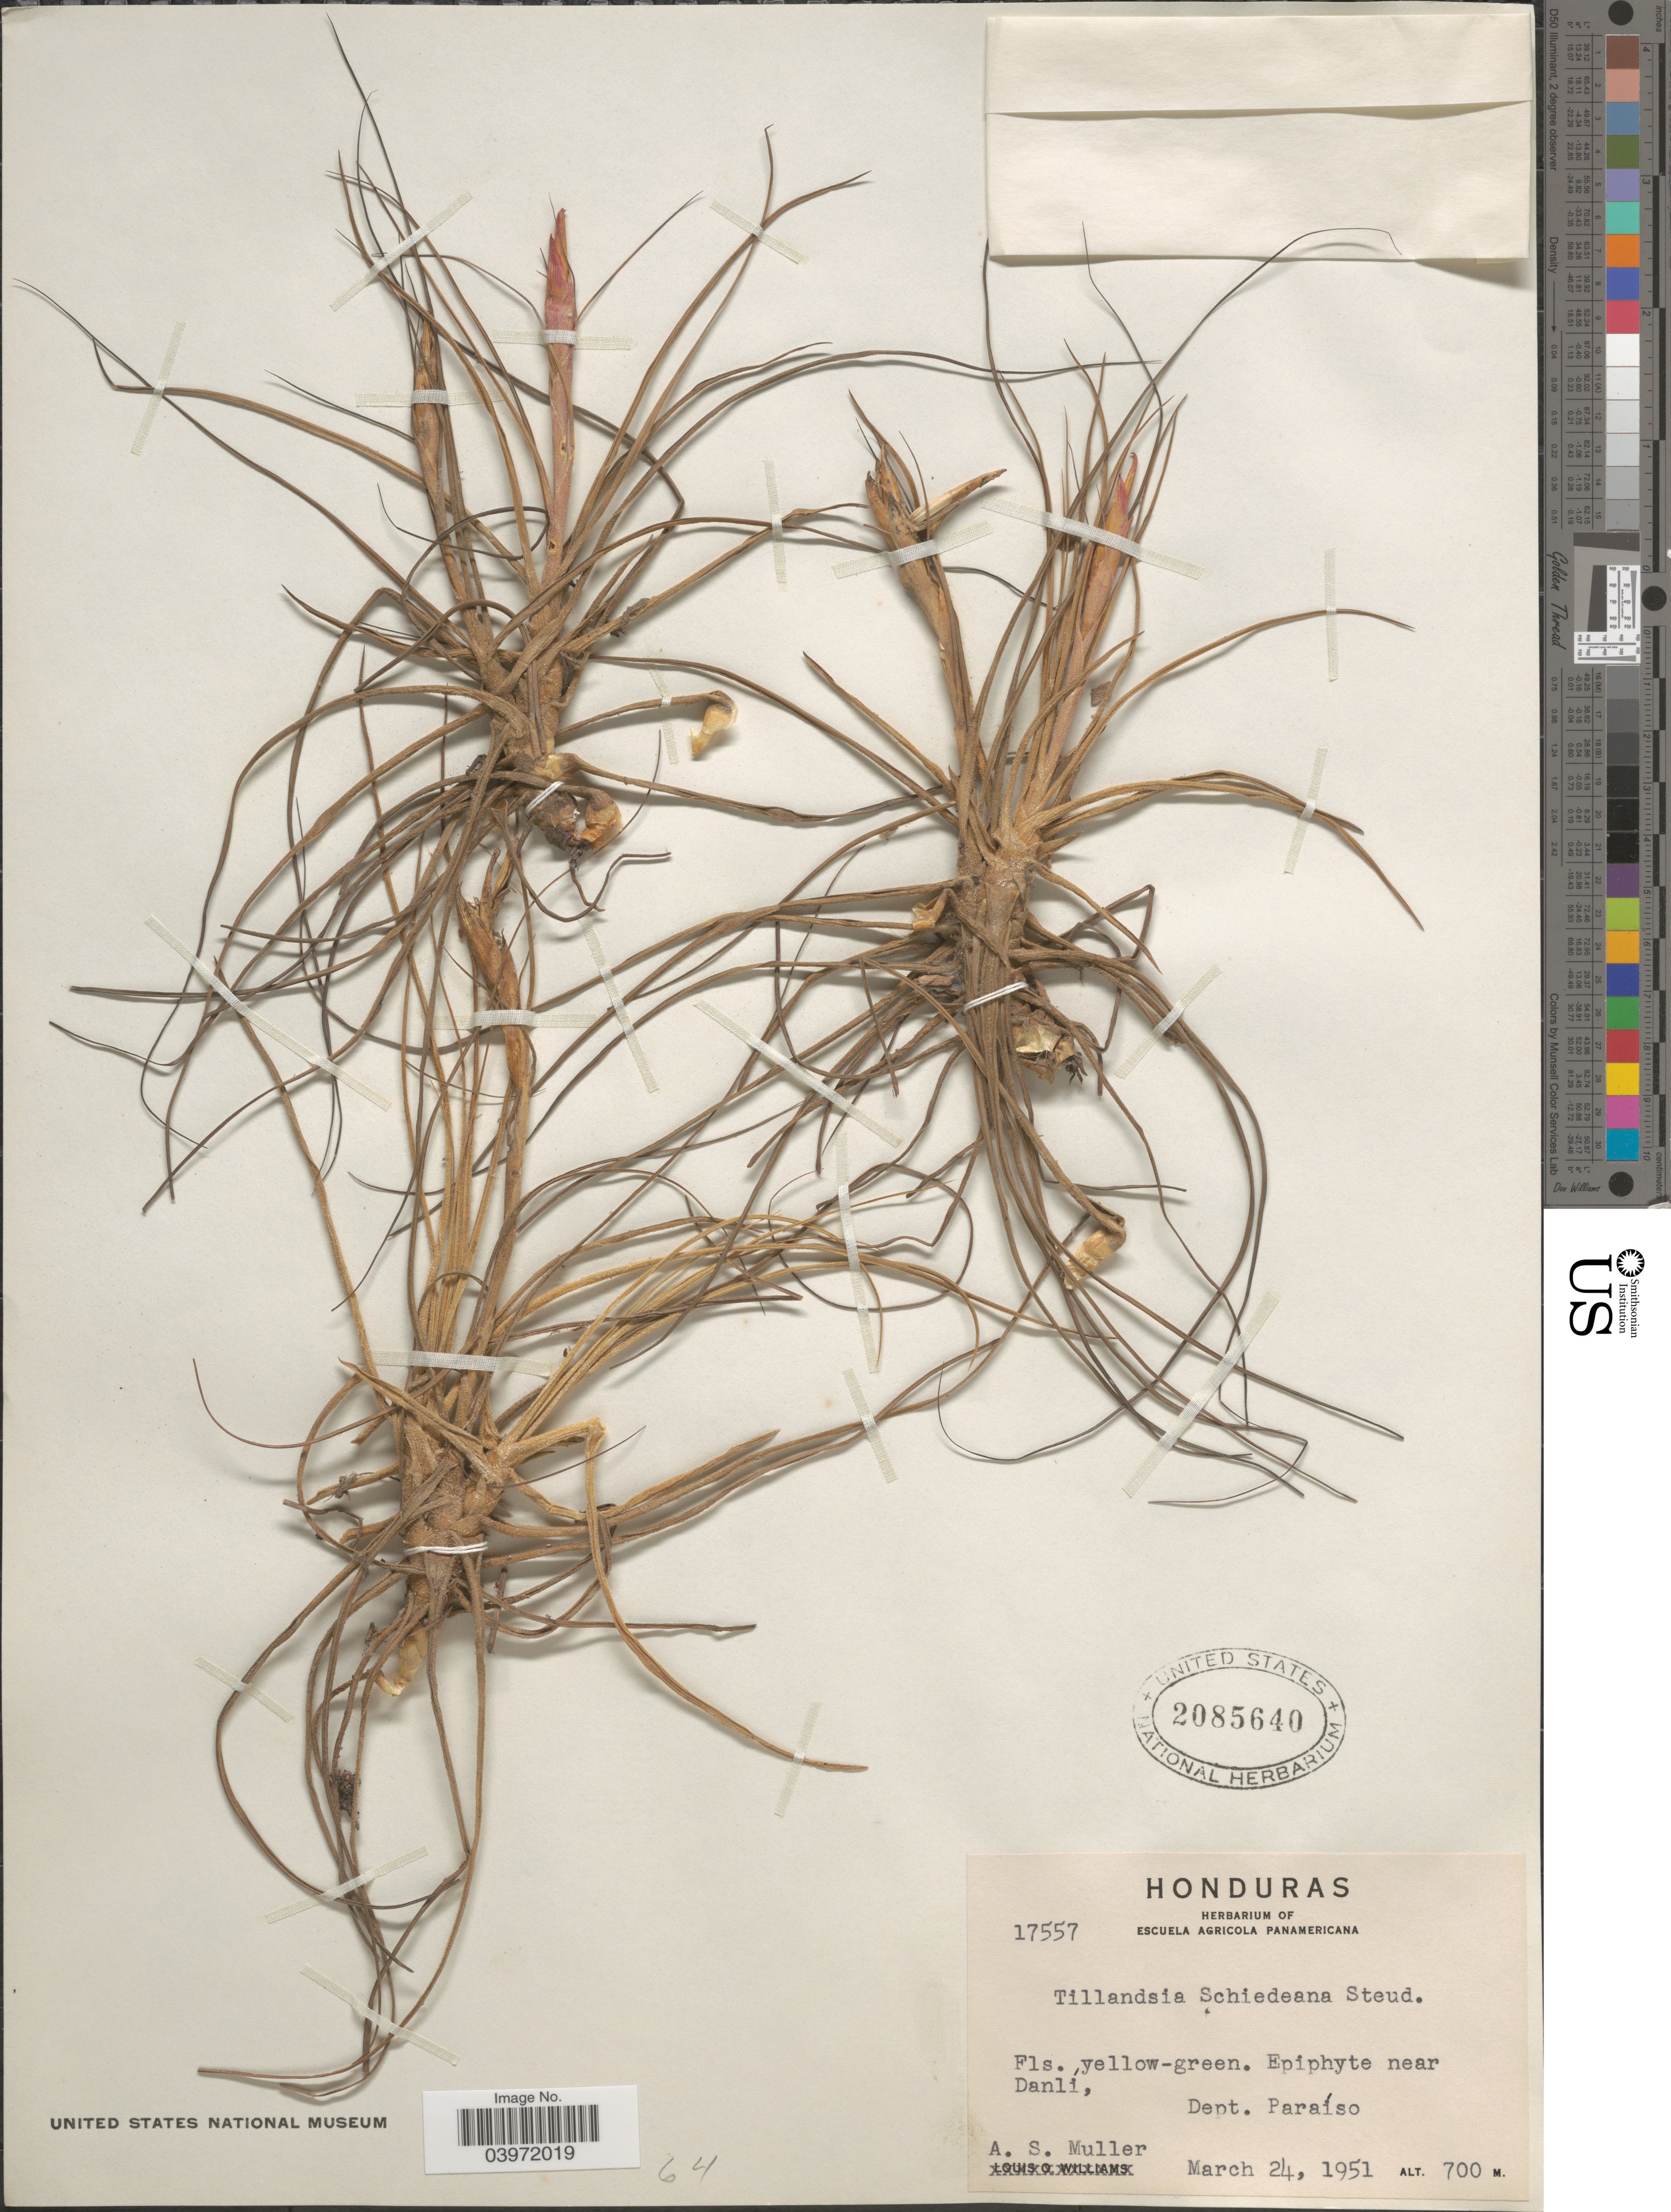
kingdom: Plantae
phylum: Tracheophyta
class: Liliopsida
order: Poales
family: Bromeliaceae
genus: Tillandsia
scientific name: Tillandsia schiedeana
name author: Steud.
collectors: A. Muller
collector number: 17557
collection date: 1951-03-24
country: Honduras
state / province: El Paraiso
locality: Near Danli, Dept. Paraíso.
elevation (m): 700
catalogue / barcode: US 2085640